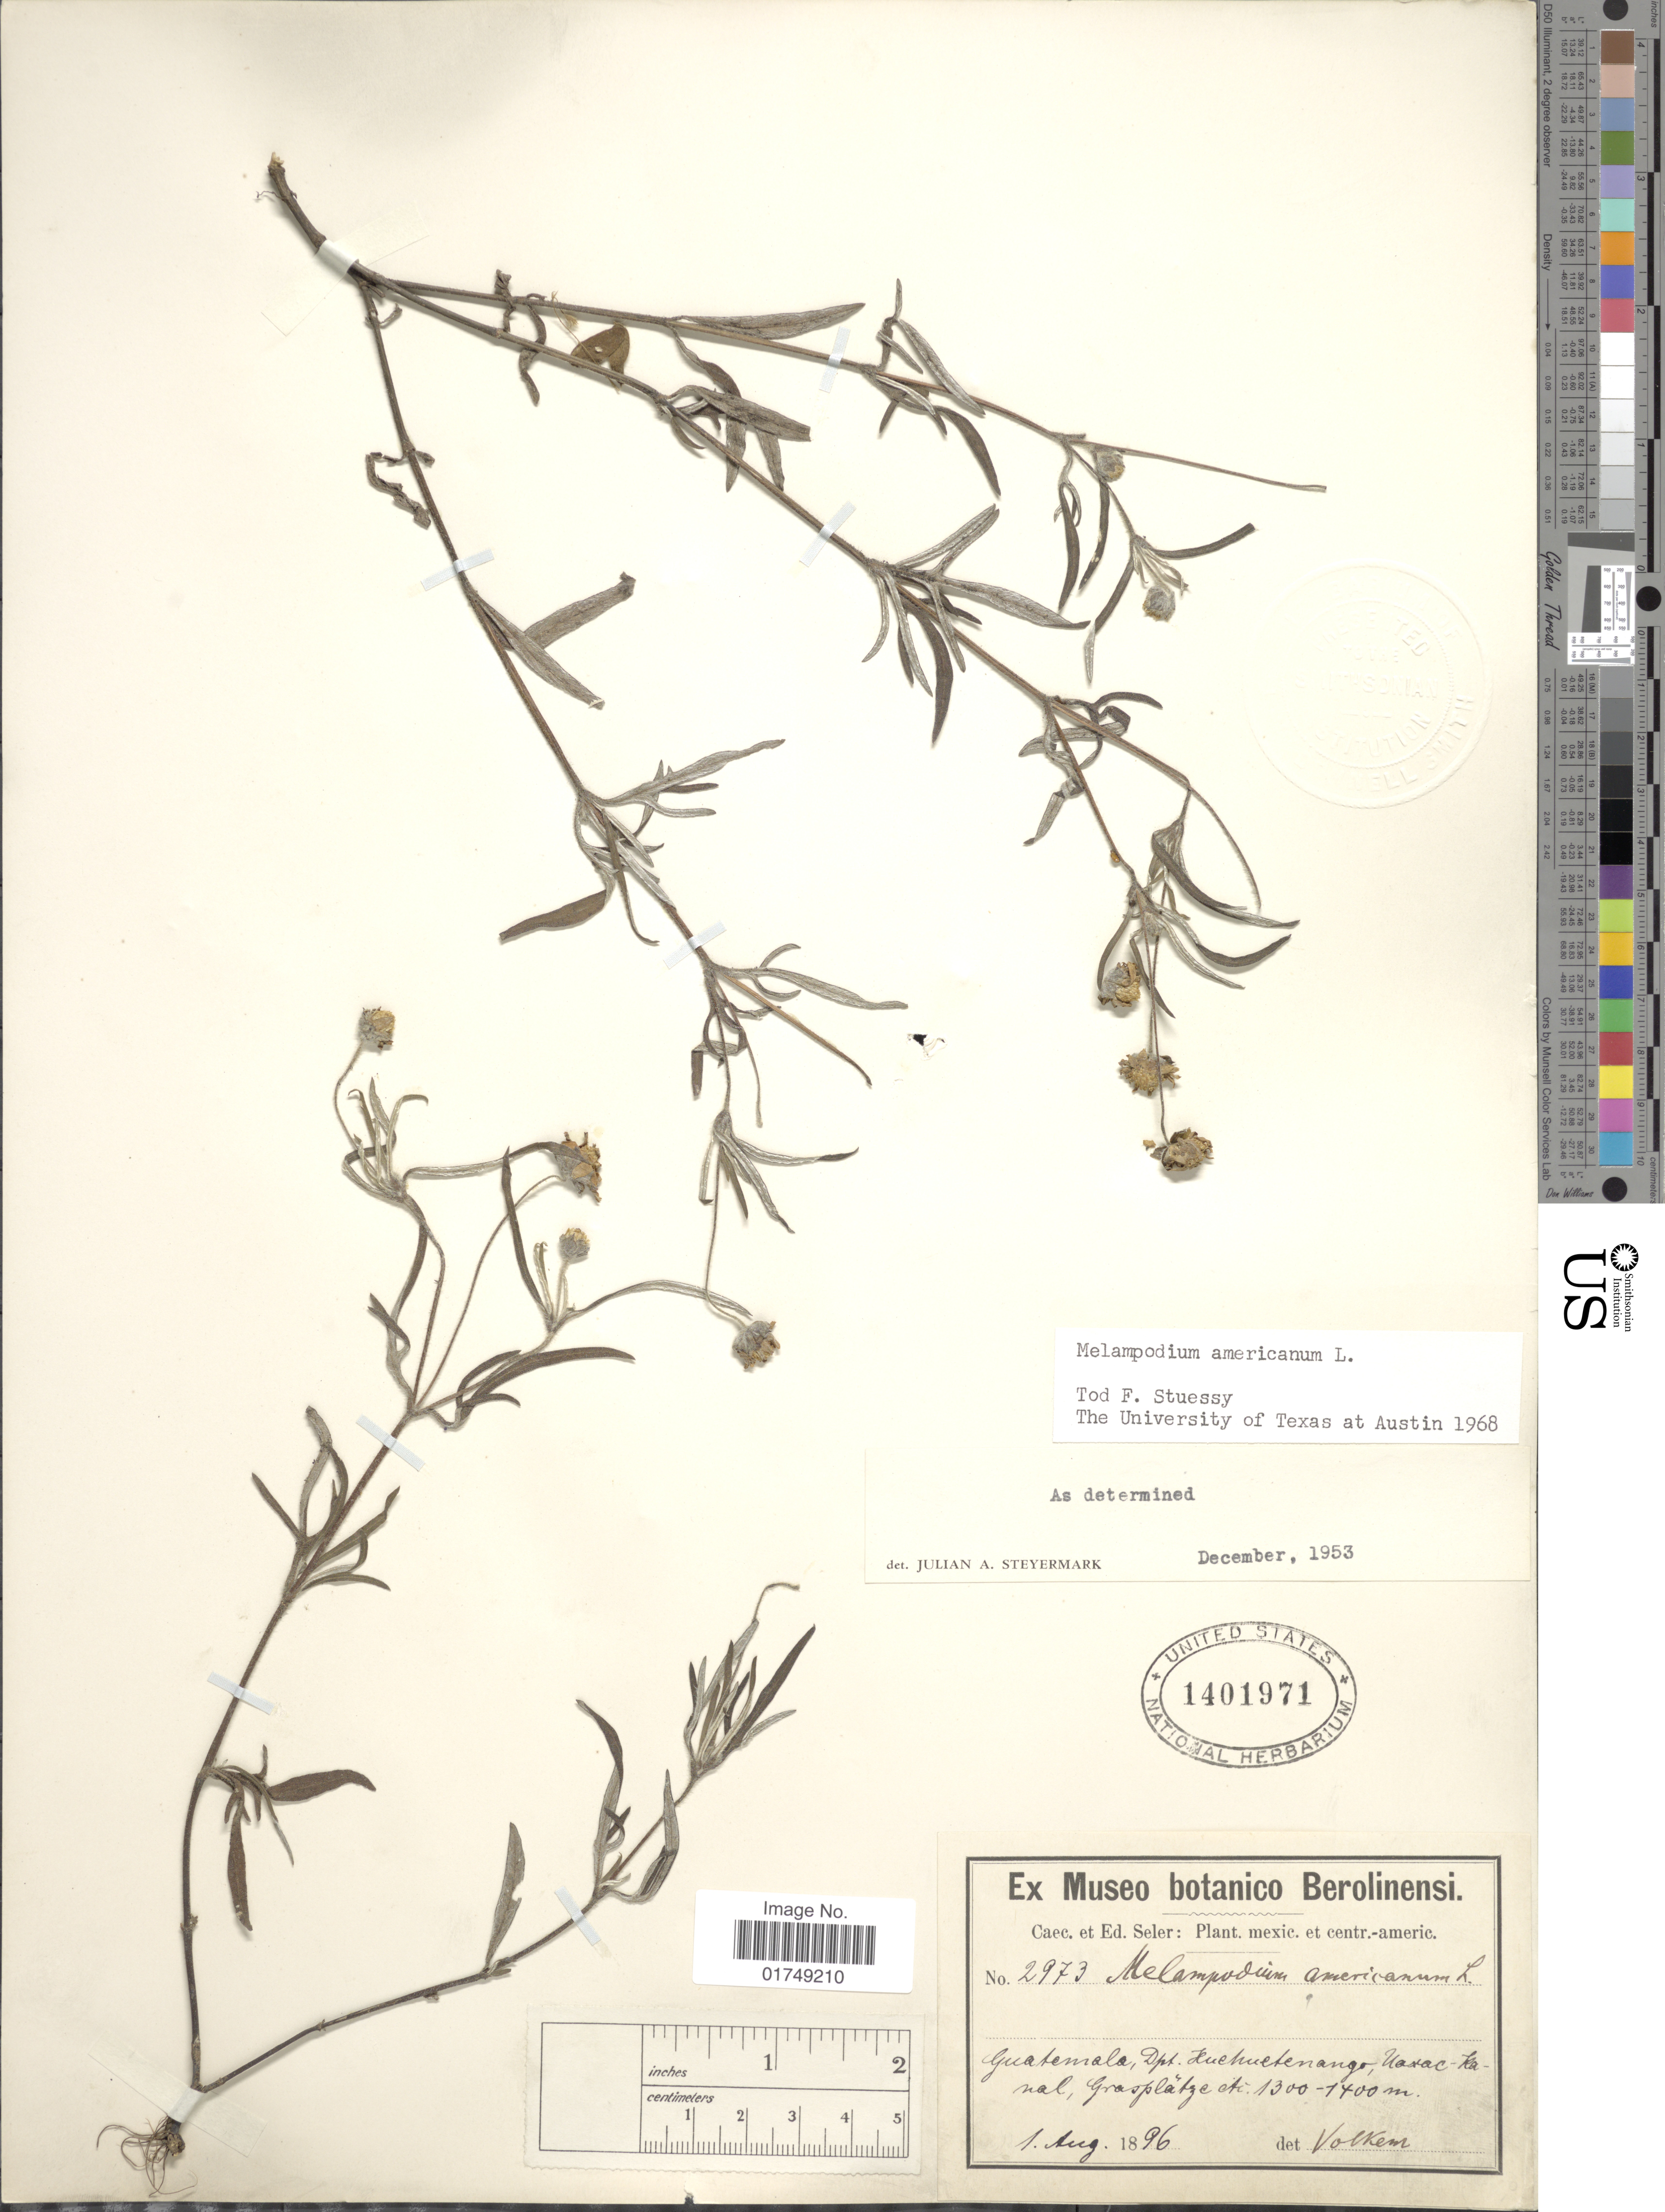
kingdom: Plantae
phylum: Tracheophyta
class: Magnoliopsida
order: Asterales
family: Asteraceae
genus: Melampodium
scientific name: Melampodium americanum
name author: L.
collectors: C. Seler & E. G. Seler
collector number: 2973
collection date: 1896-08-01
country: Guatemala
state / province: Huehuetenango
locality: Naxac-Kanal grasplätze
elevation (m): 1300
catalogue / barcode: US 1401971